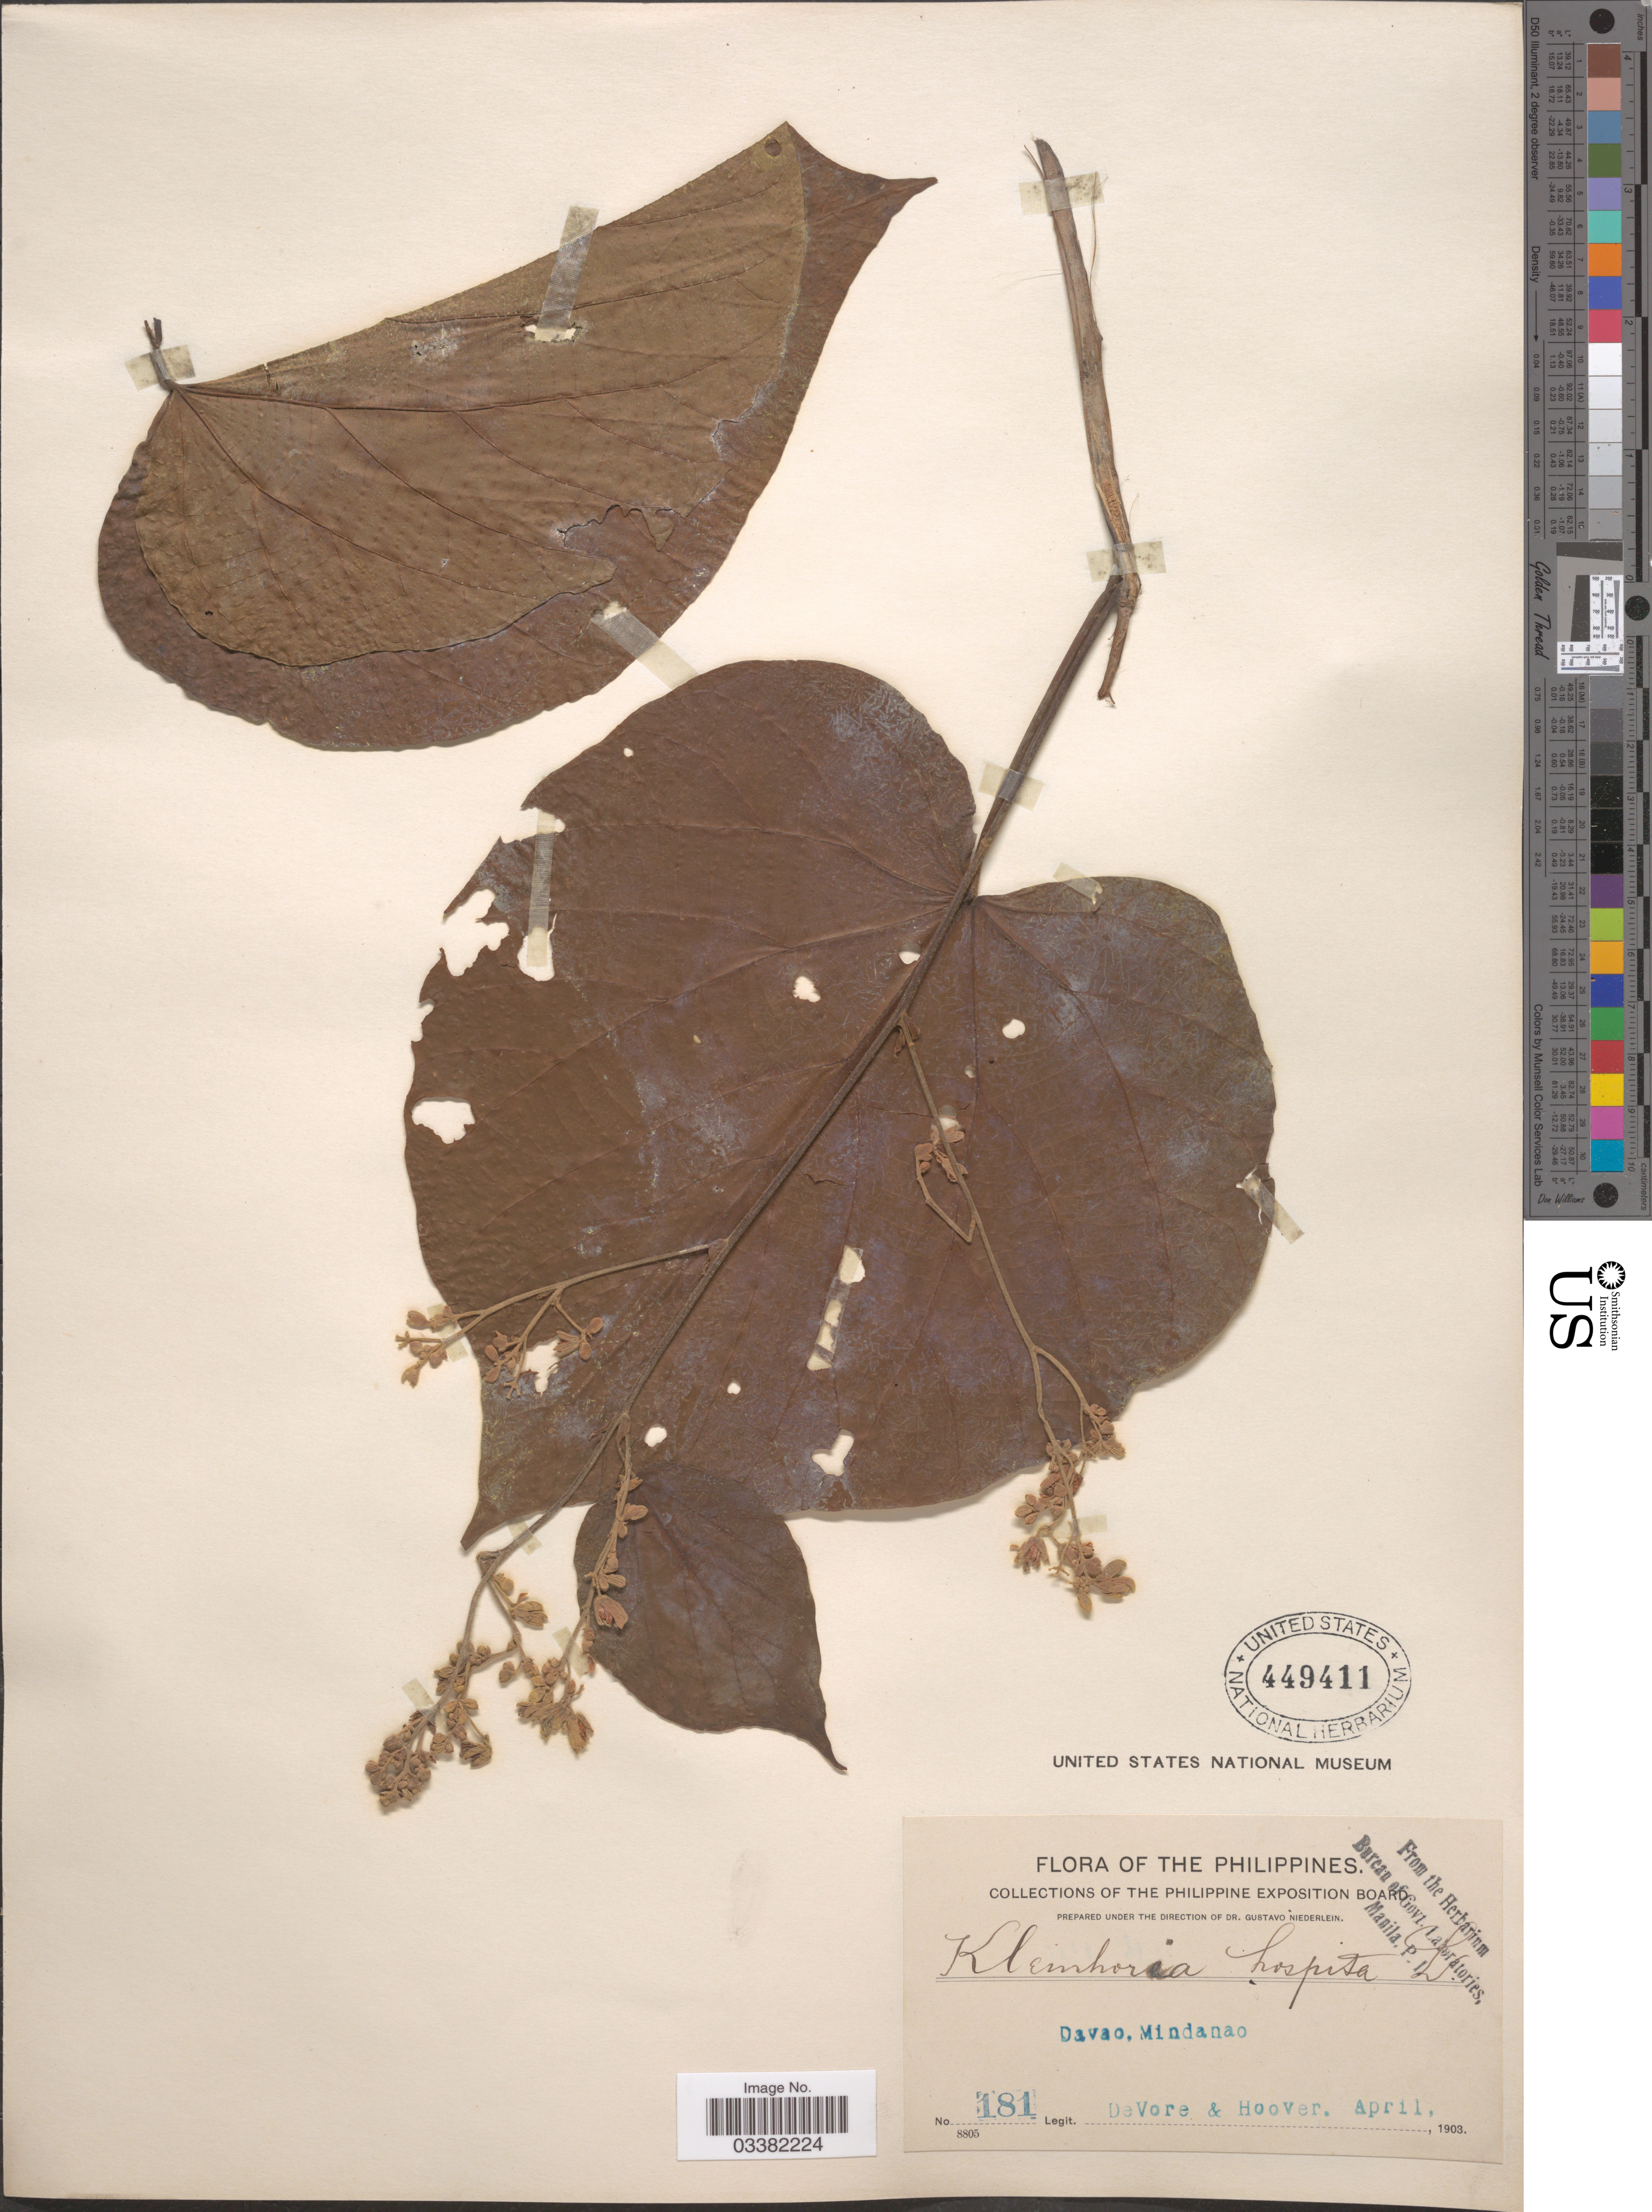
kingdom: Plantae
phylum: Tracheophyta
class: Magnoliopsida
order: Malvales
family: Malvaceae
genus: Kleinhovia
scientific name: Kleinhovia hospita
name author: L.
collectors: -. DeVore & -- Hoover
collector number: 181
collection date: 1903-04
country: Philippines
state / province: Davao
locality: Davao, Mindanao.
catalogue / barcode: US 449411